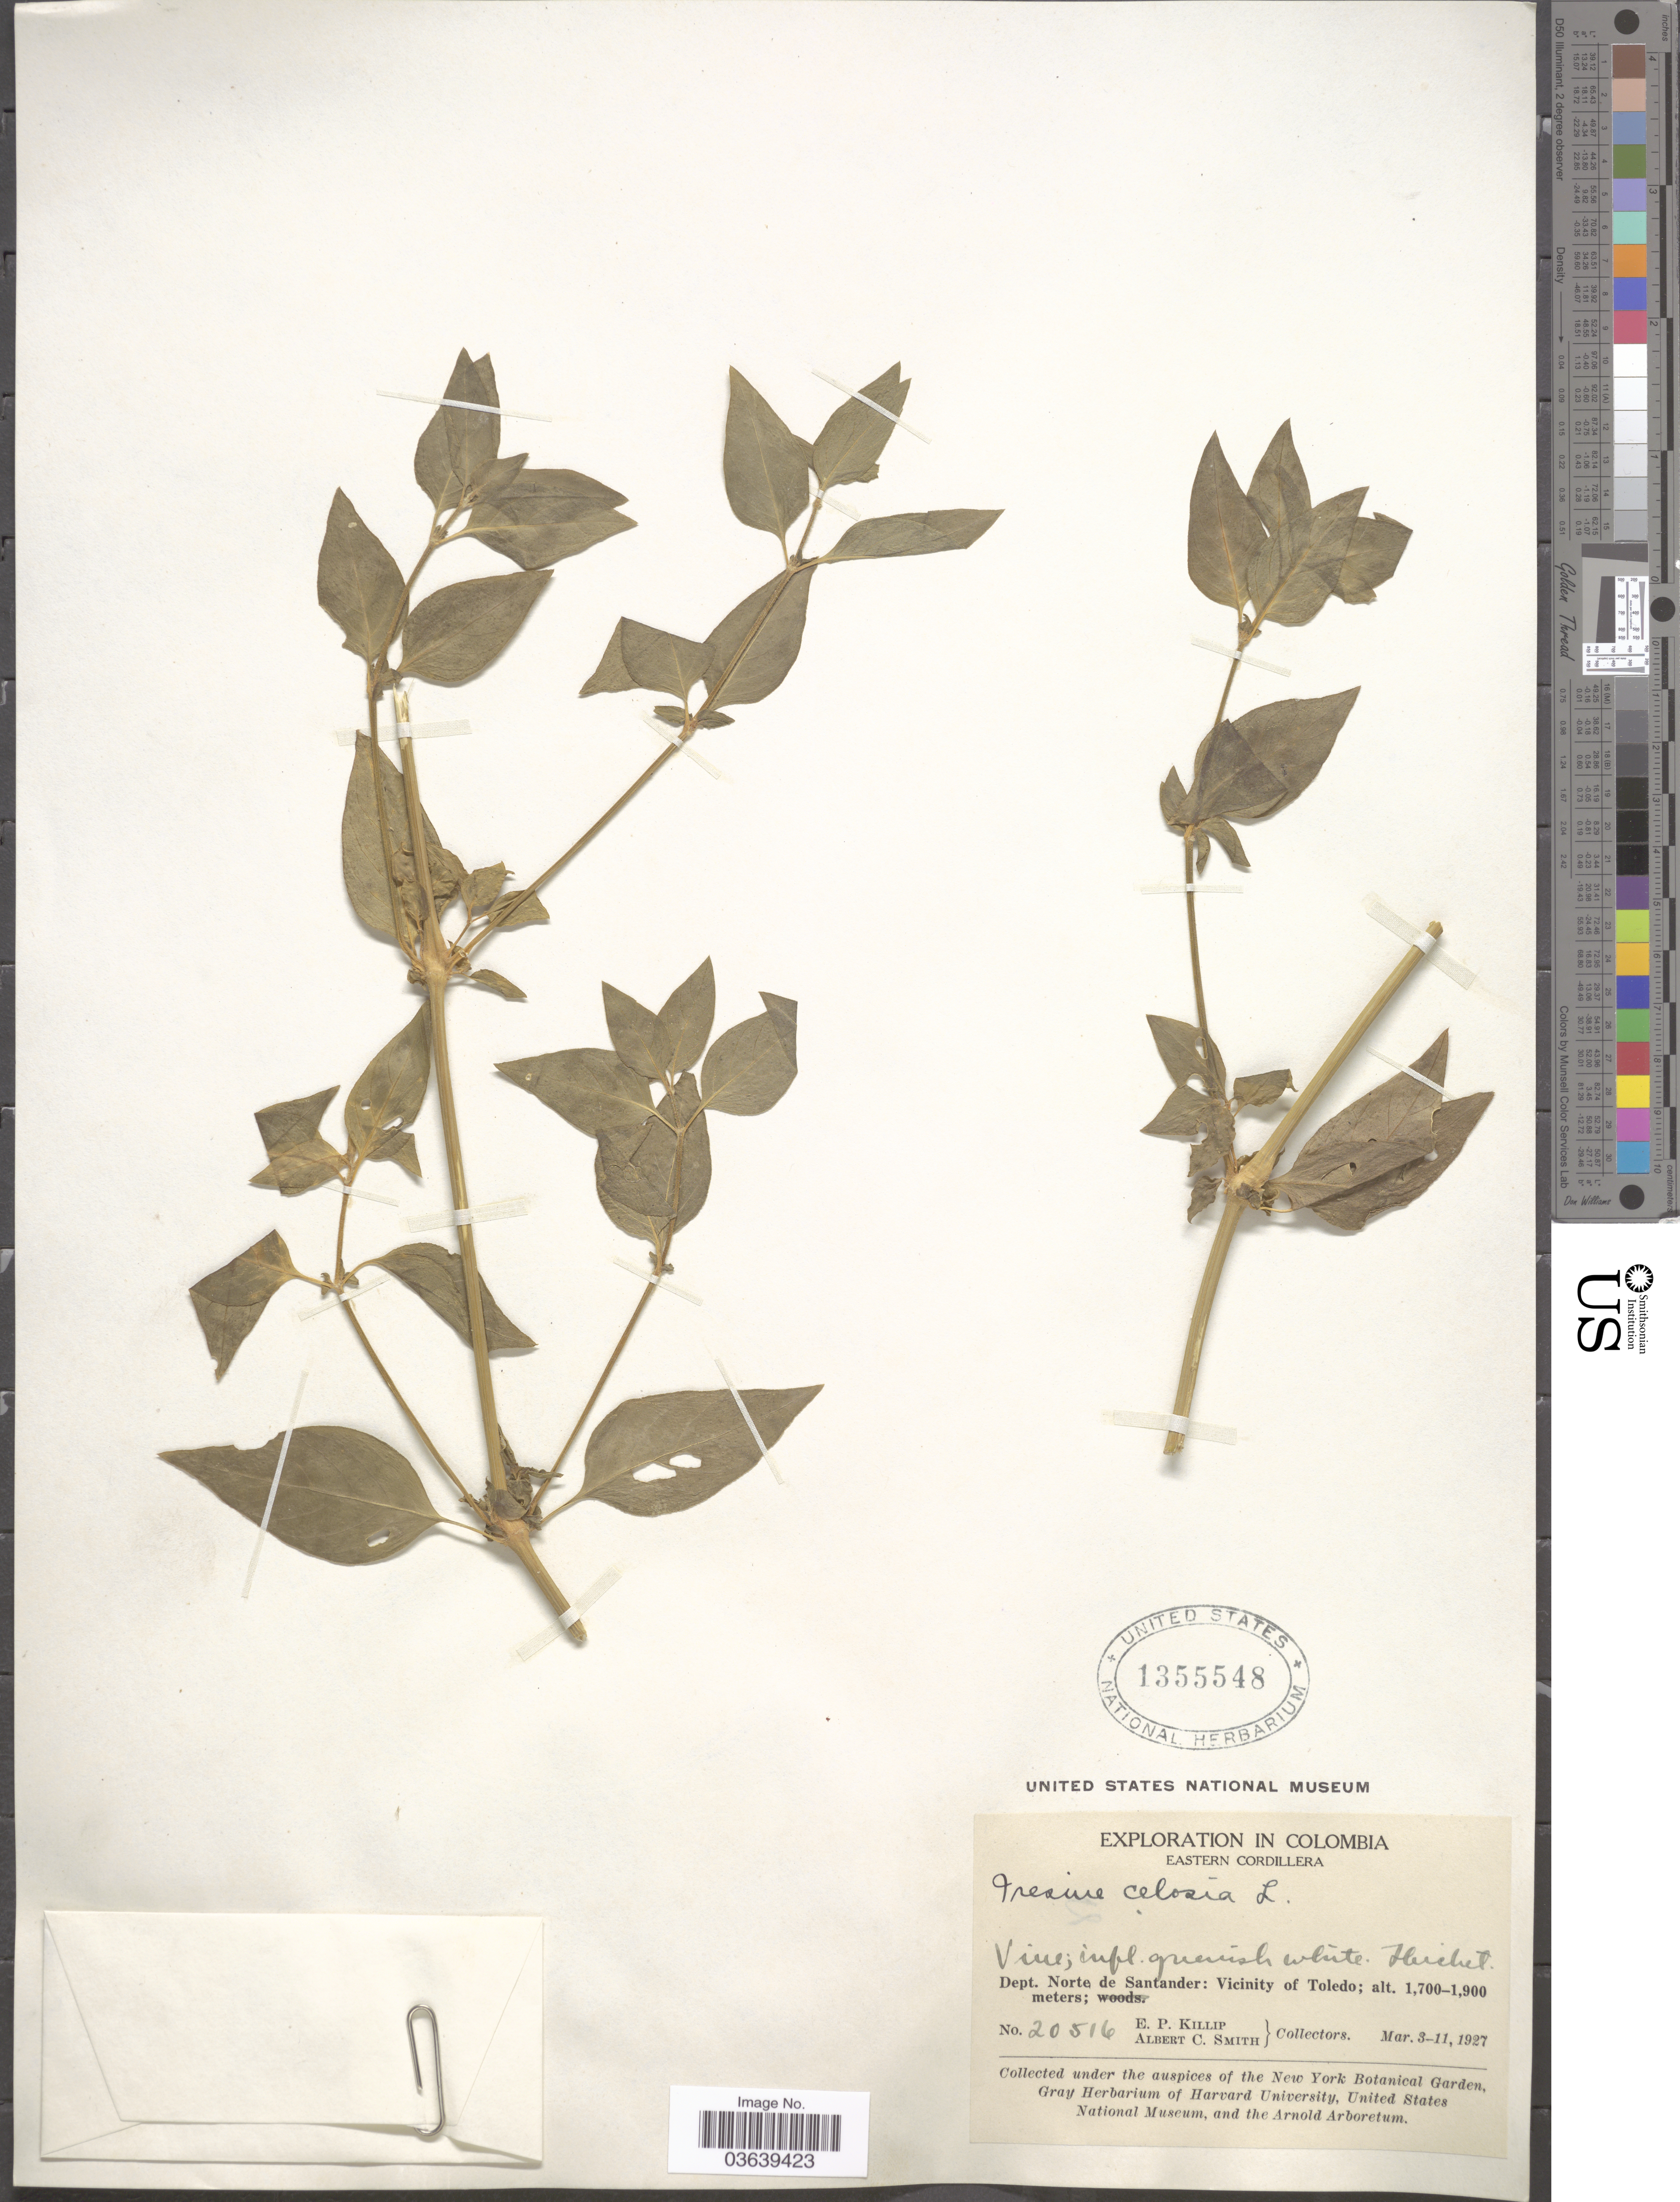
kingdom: Plantae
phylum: Tracheophyta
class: Magnoliopsida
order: Caryophyllales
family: Amaranthaceae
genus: Iresine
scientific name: Iresine celosia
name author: L.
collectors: E. P. Killip & A. C. Smith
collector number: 20516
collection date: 1927-03-03/1927-03-11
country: Colombia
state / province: Norte de Santander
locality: Eastern Cordillera. Dept. Norte de Santander: Vicinity of Toledo.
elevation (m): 1700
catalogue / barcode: US 1355548